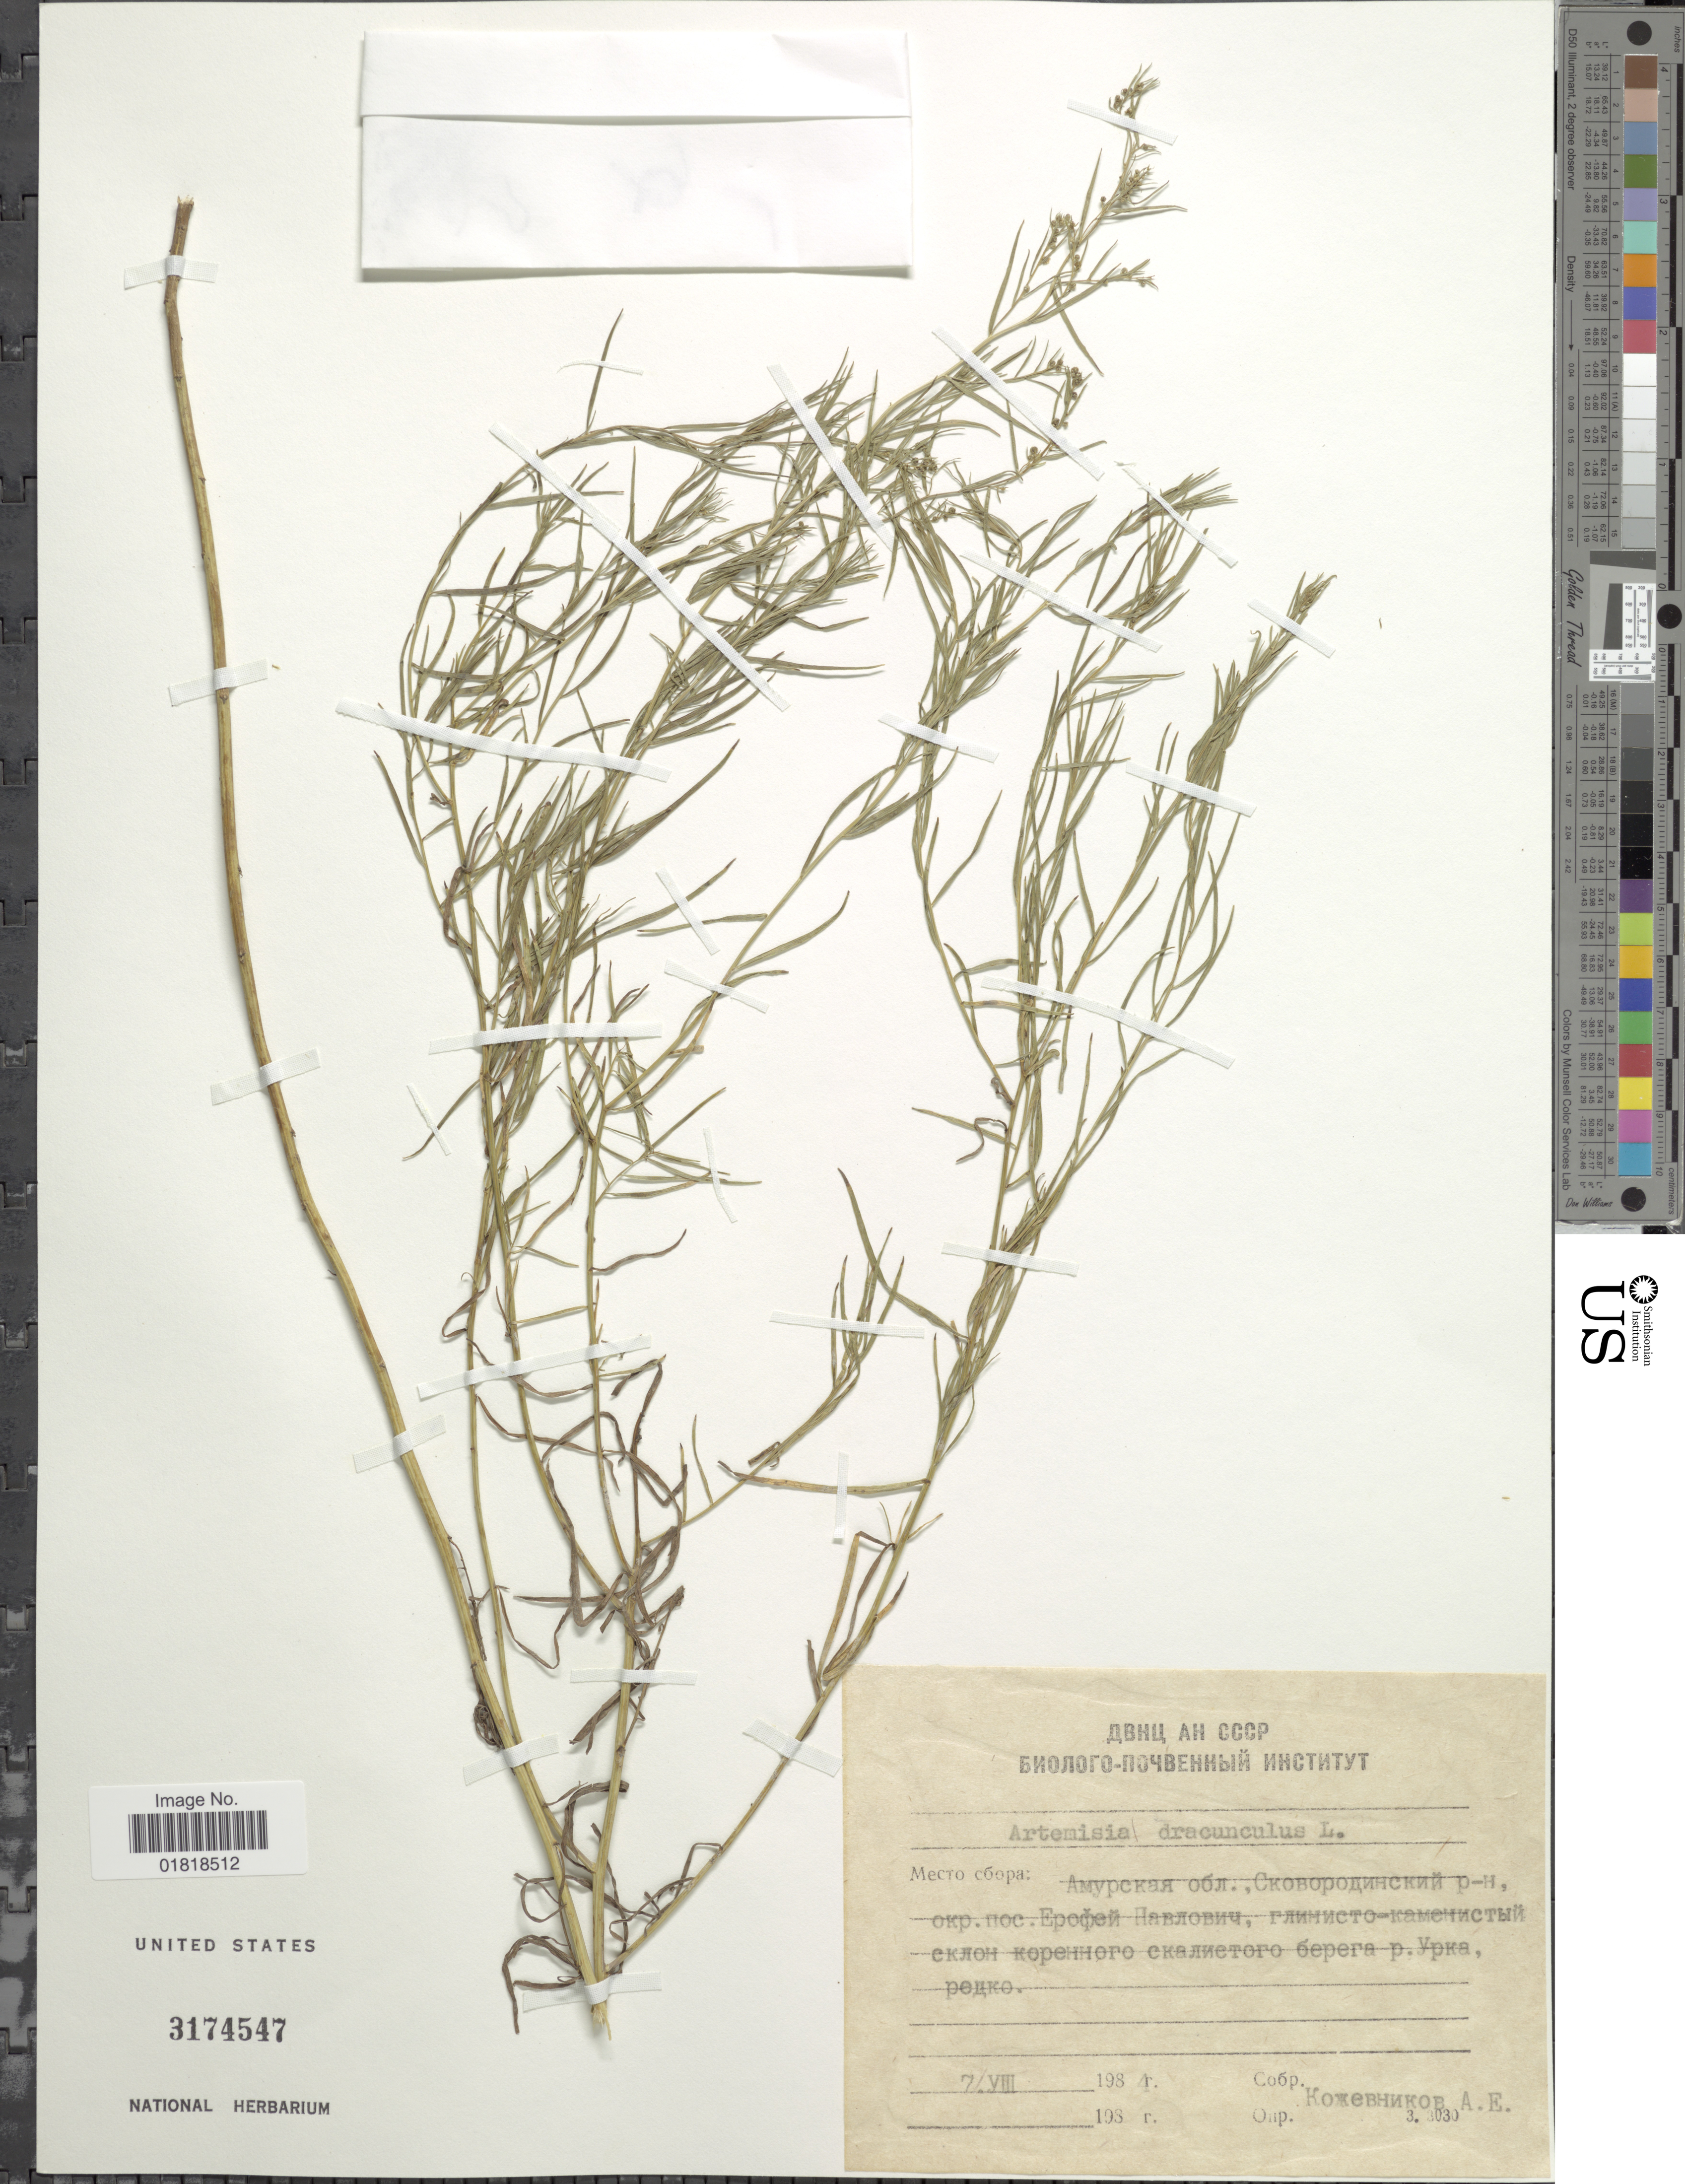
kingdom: Plantae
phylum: Tracheophyta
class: Magnoliopsida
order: Asterales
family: Asteraceae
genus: Artemisia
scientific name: Artemisia dracunculus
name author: L.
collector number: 3030?*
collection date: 1948-08-07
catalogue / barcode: US 3174547